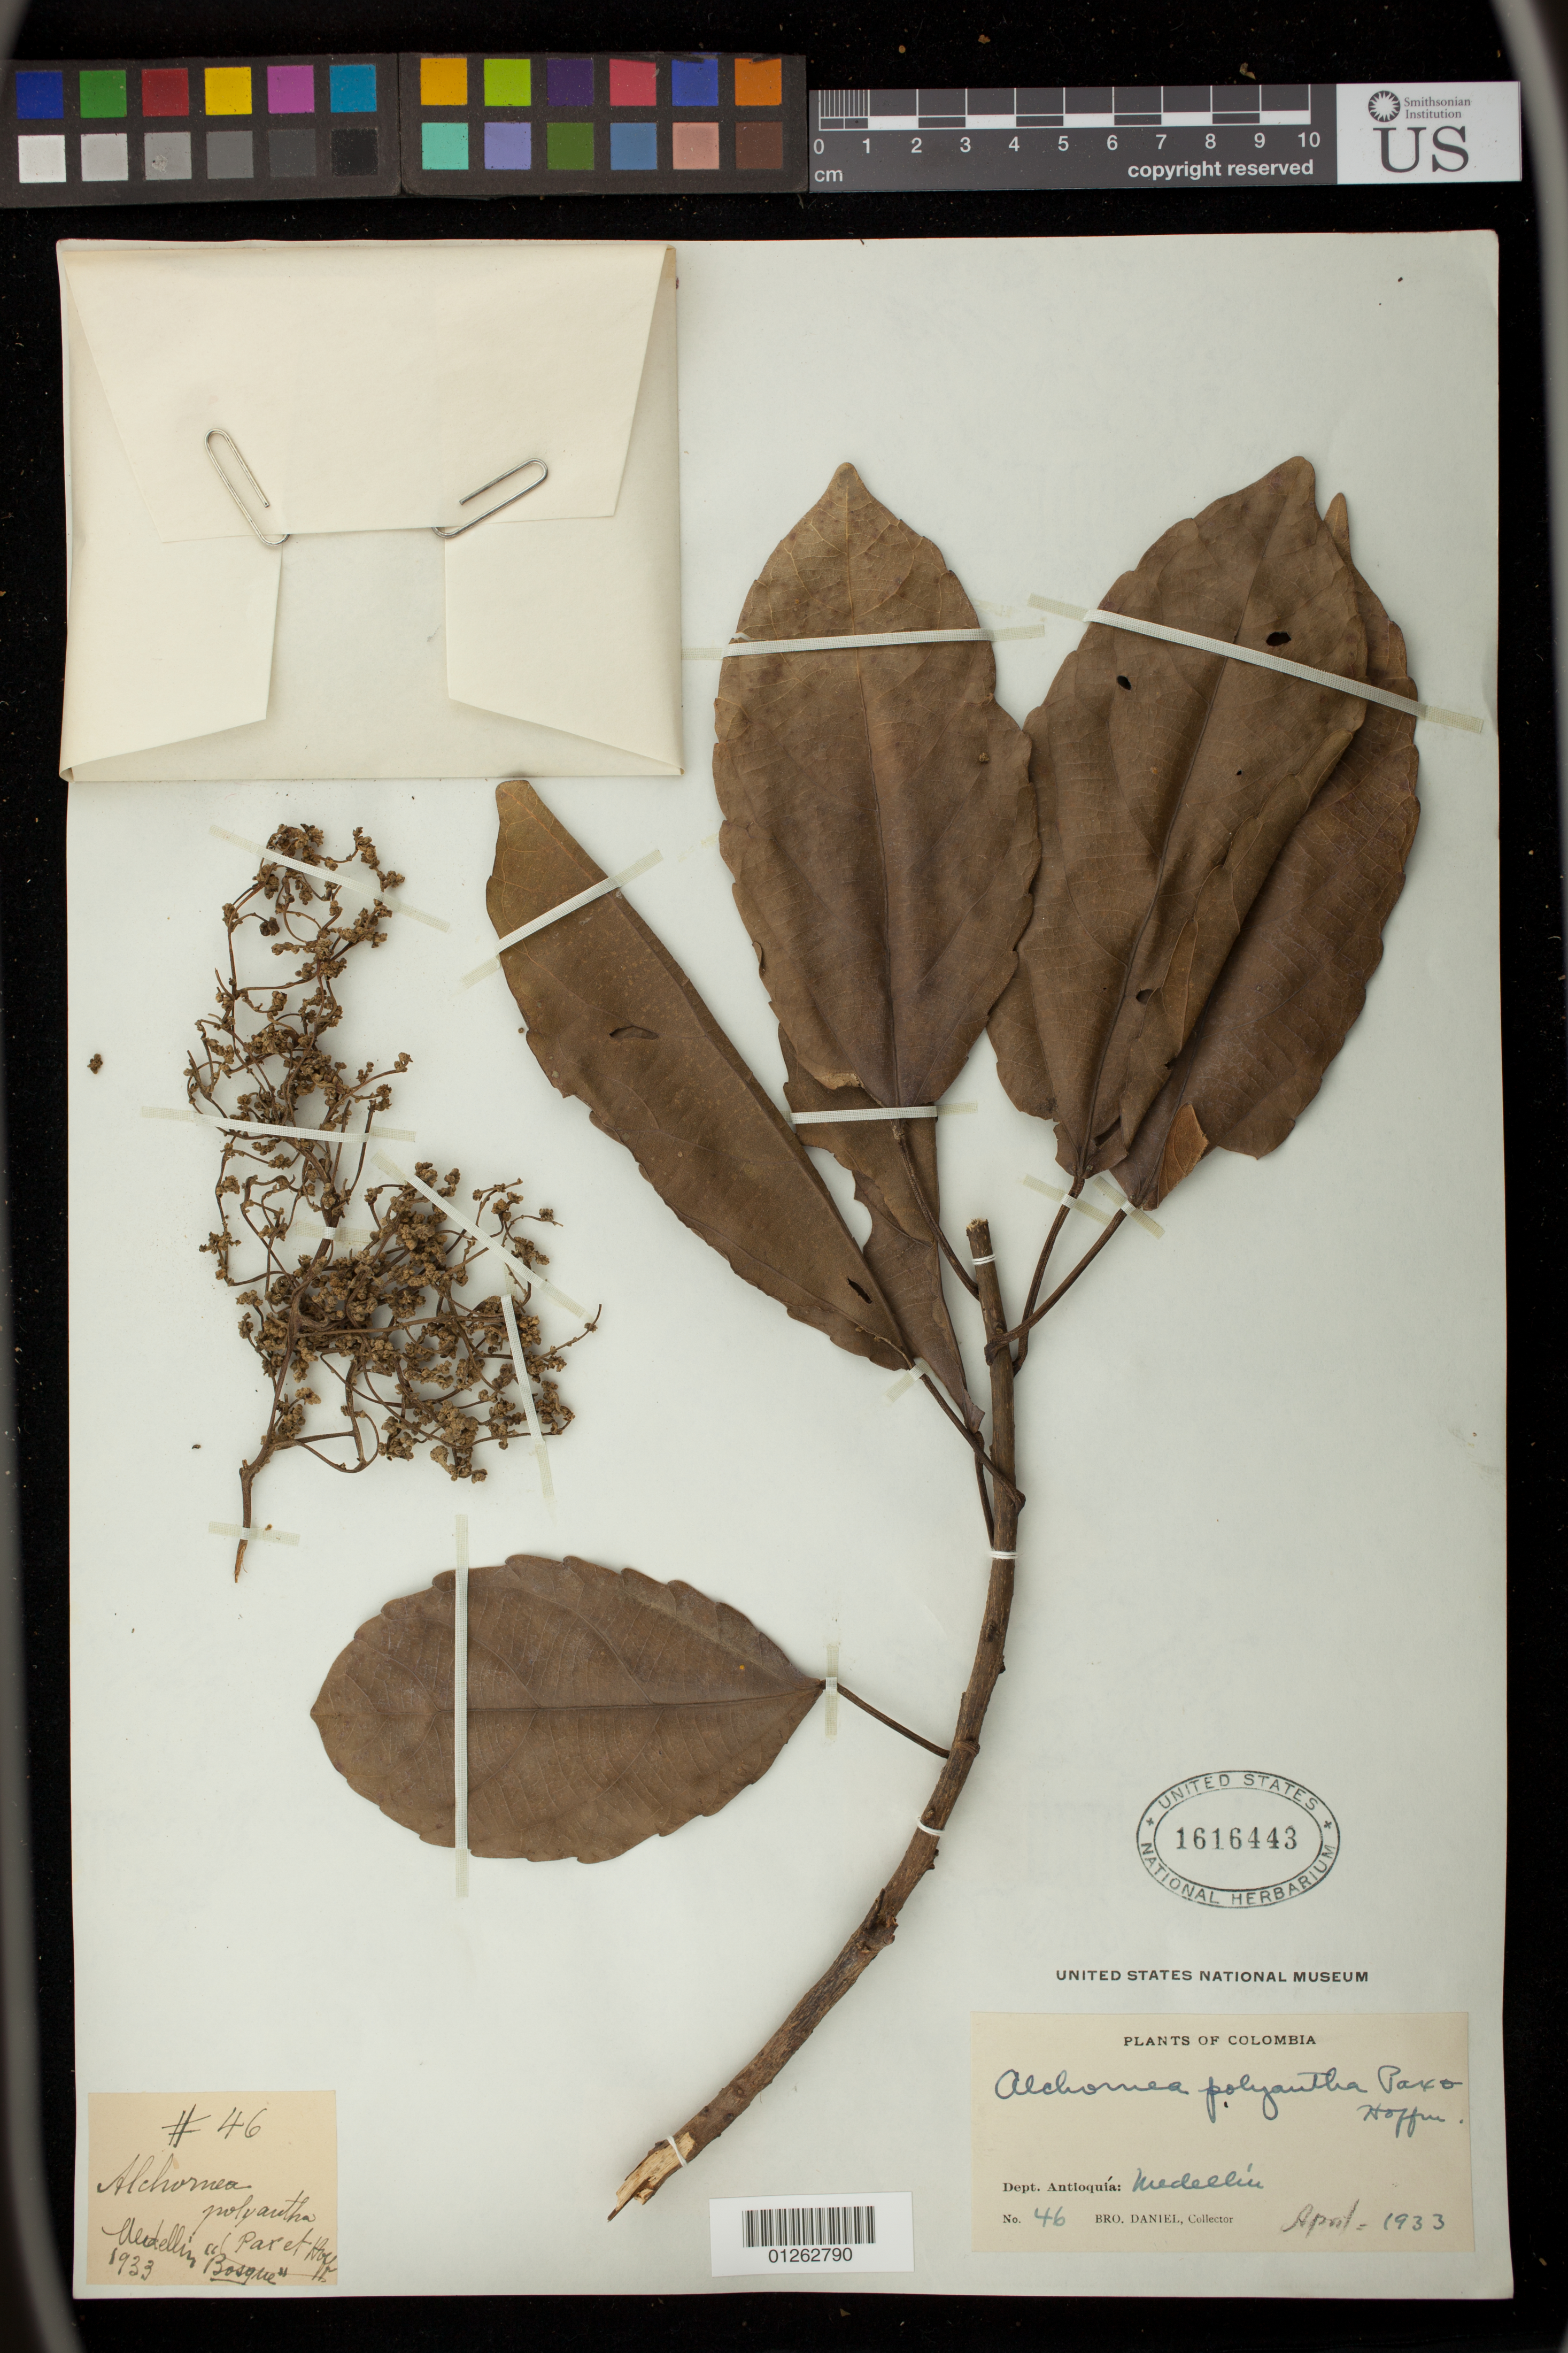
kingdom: Plantae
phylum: Tracheophyta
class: Magnoliopsida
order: Malpighiales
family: Euphorbiaceae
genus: Alchornea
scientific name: Alchornea latifolia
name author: Sw.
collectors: Bro. Daniel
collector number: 46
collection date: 1933-04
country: Colombia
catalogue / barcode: US 1616443